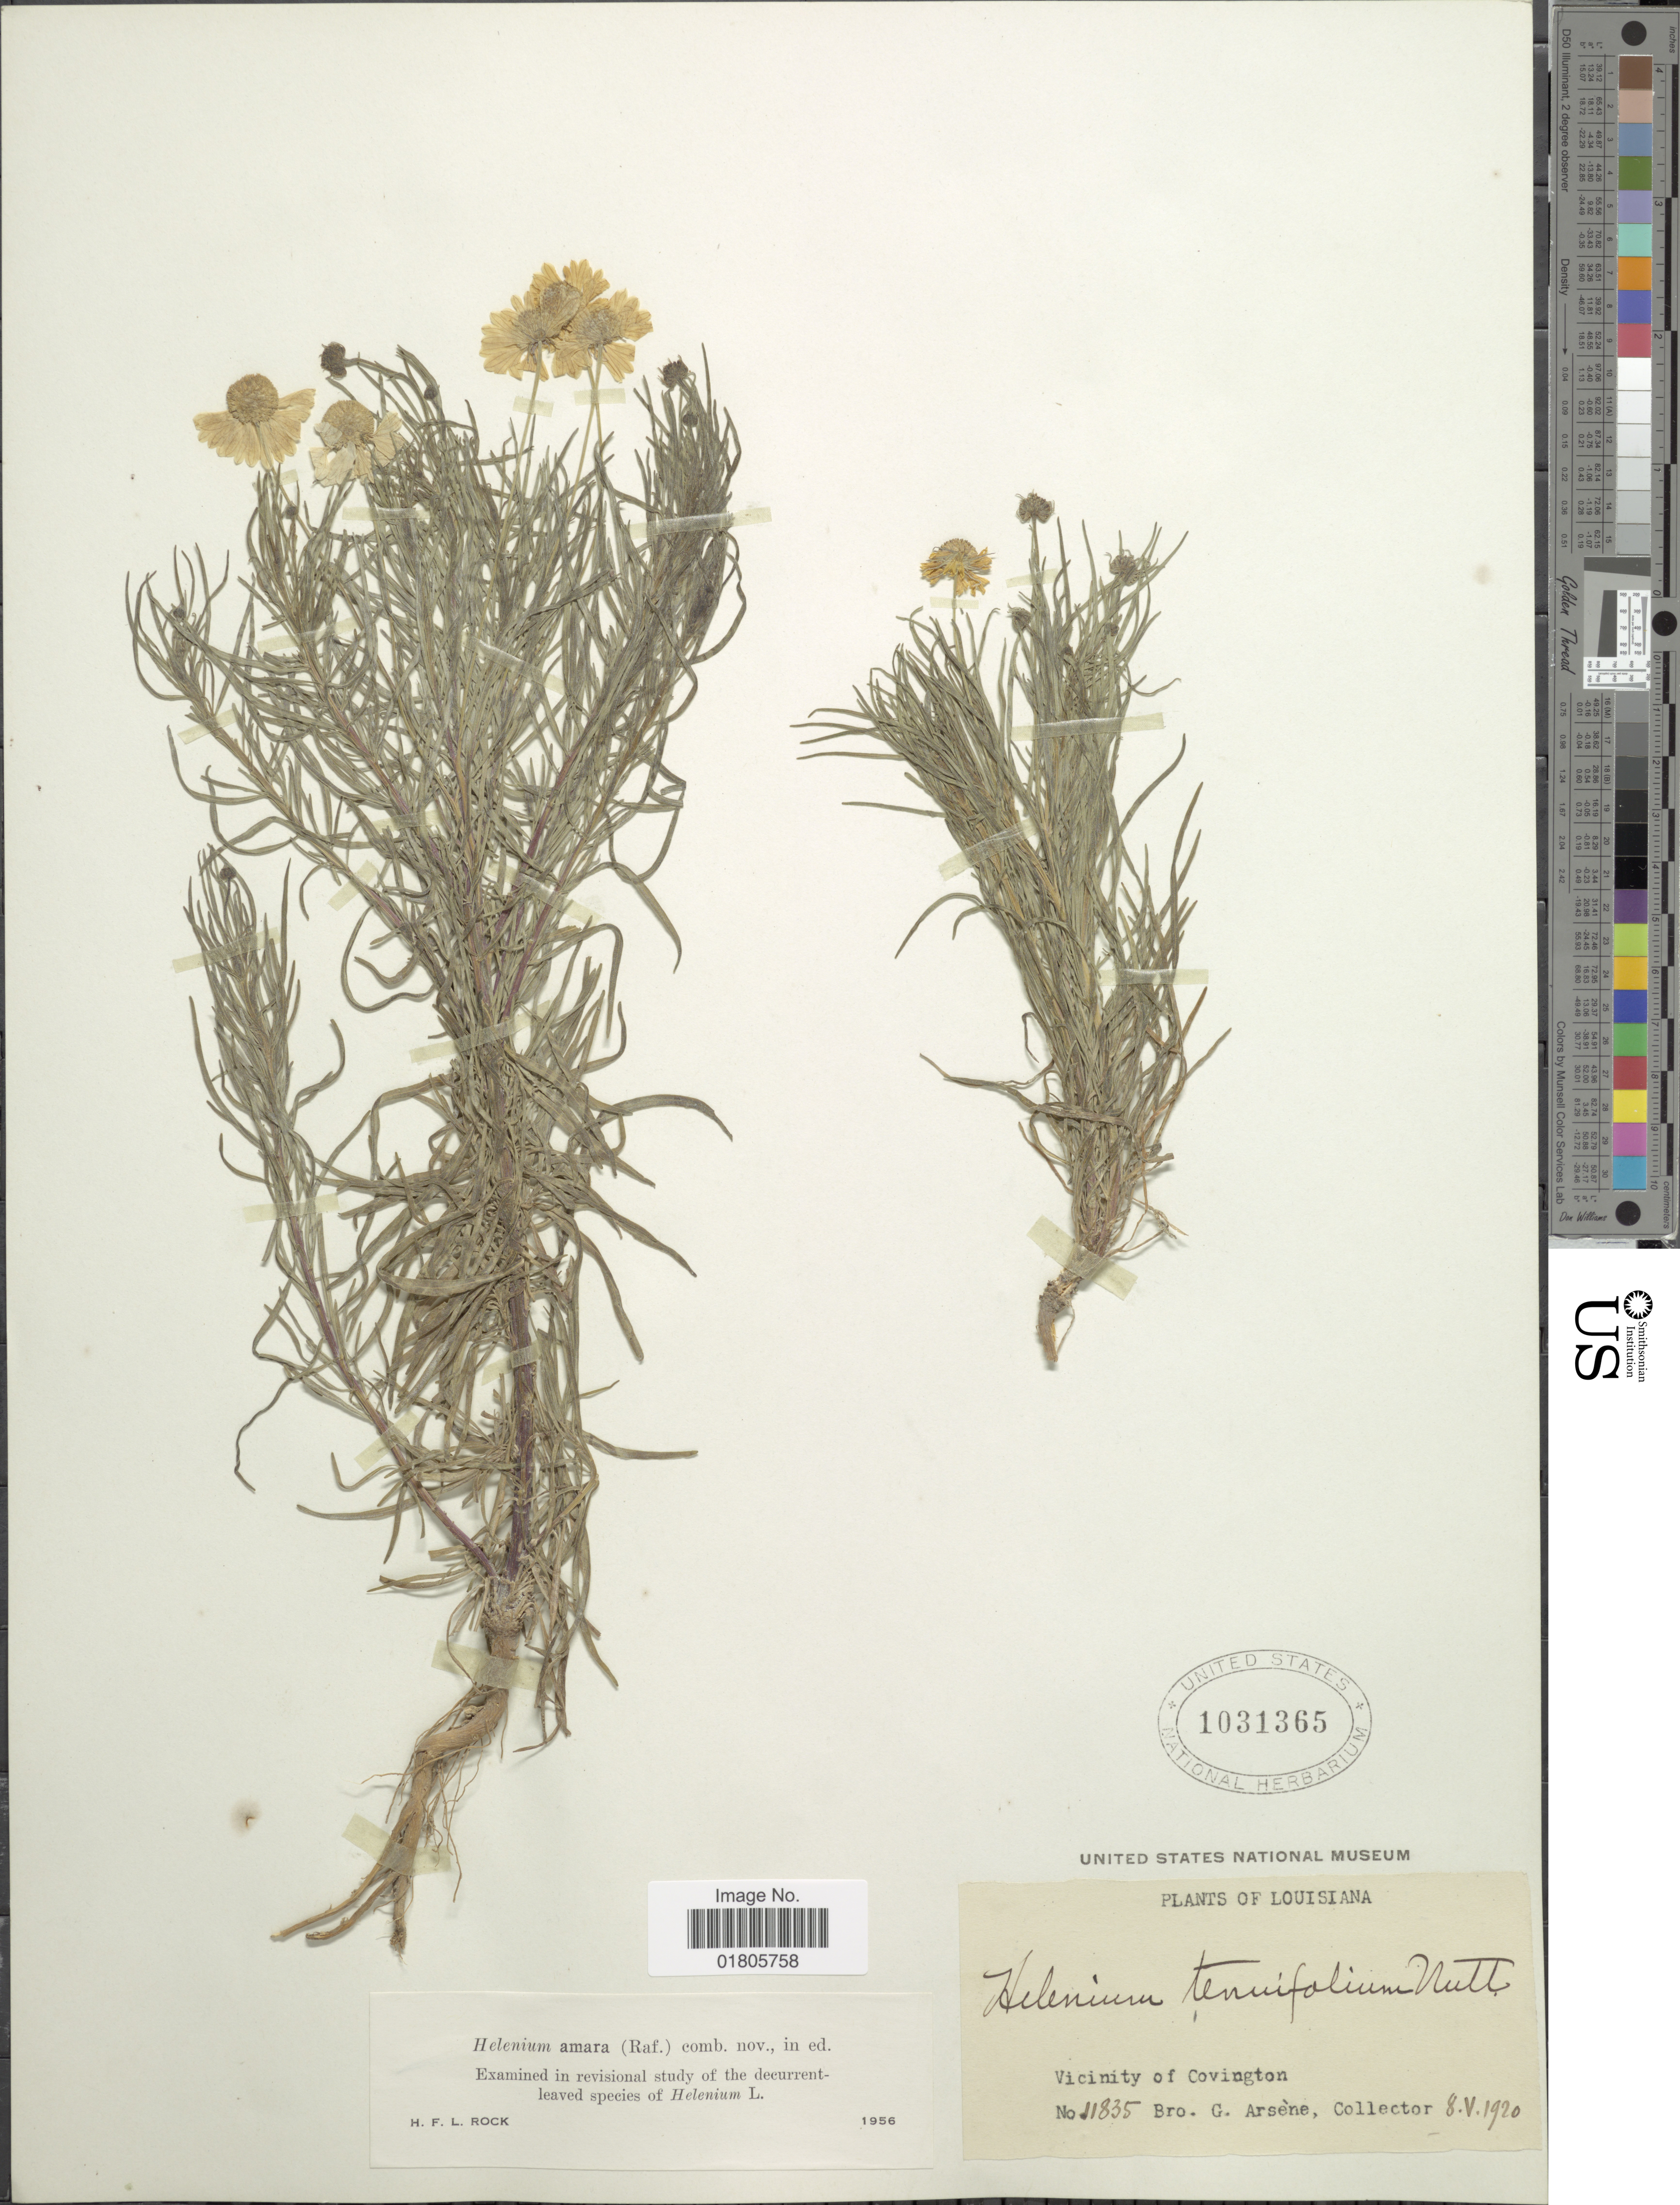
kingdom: Plantae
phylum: Tracheophyta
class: Magnoliopsida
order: Asterales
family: Asteraceae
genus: Helenium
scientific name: Helenium amarum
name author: (Raf.) H. Rock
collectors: Bro. G. Arsène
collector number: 11835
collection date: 1920-05-08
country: United States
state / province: Louisiana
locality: Vicinity of Covington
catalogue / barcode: US 1031365